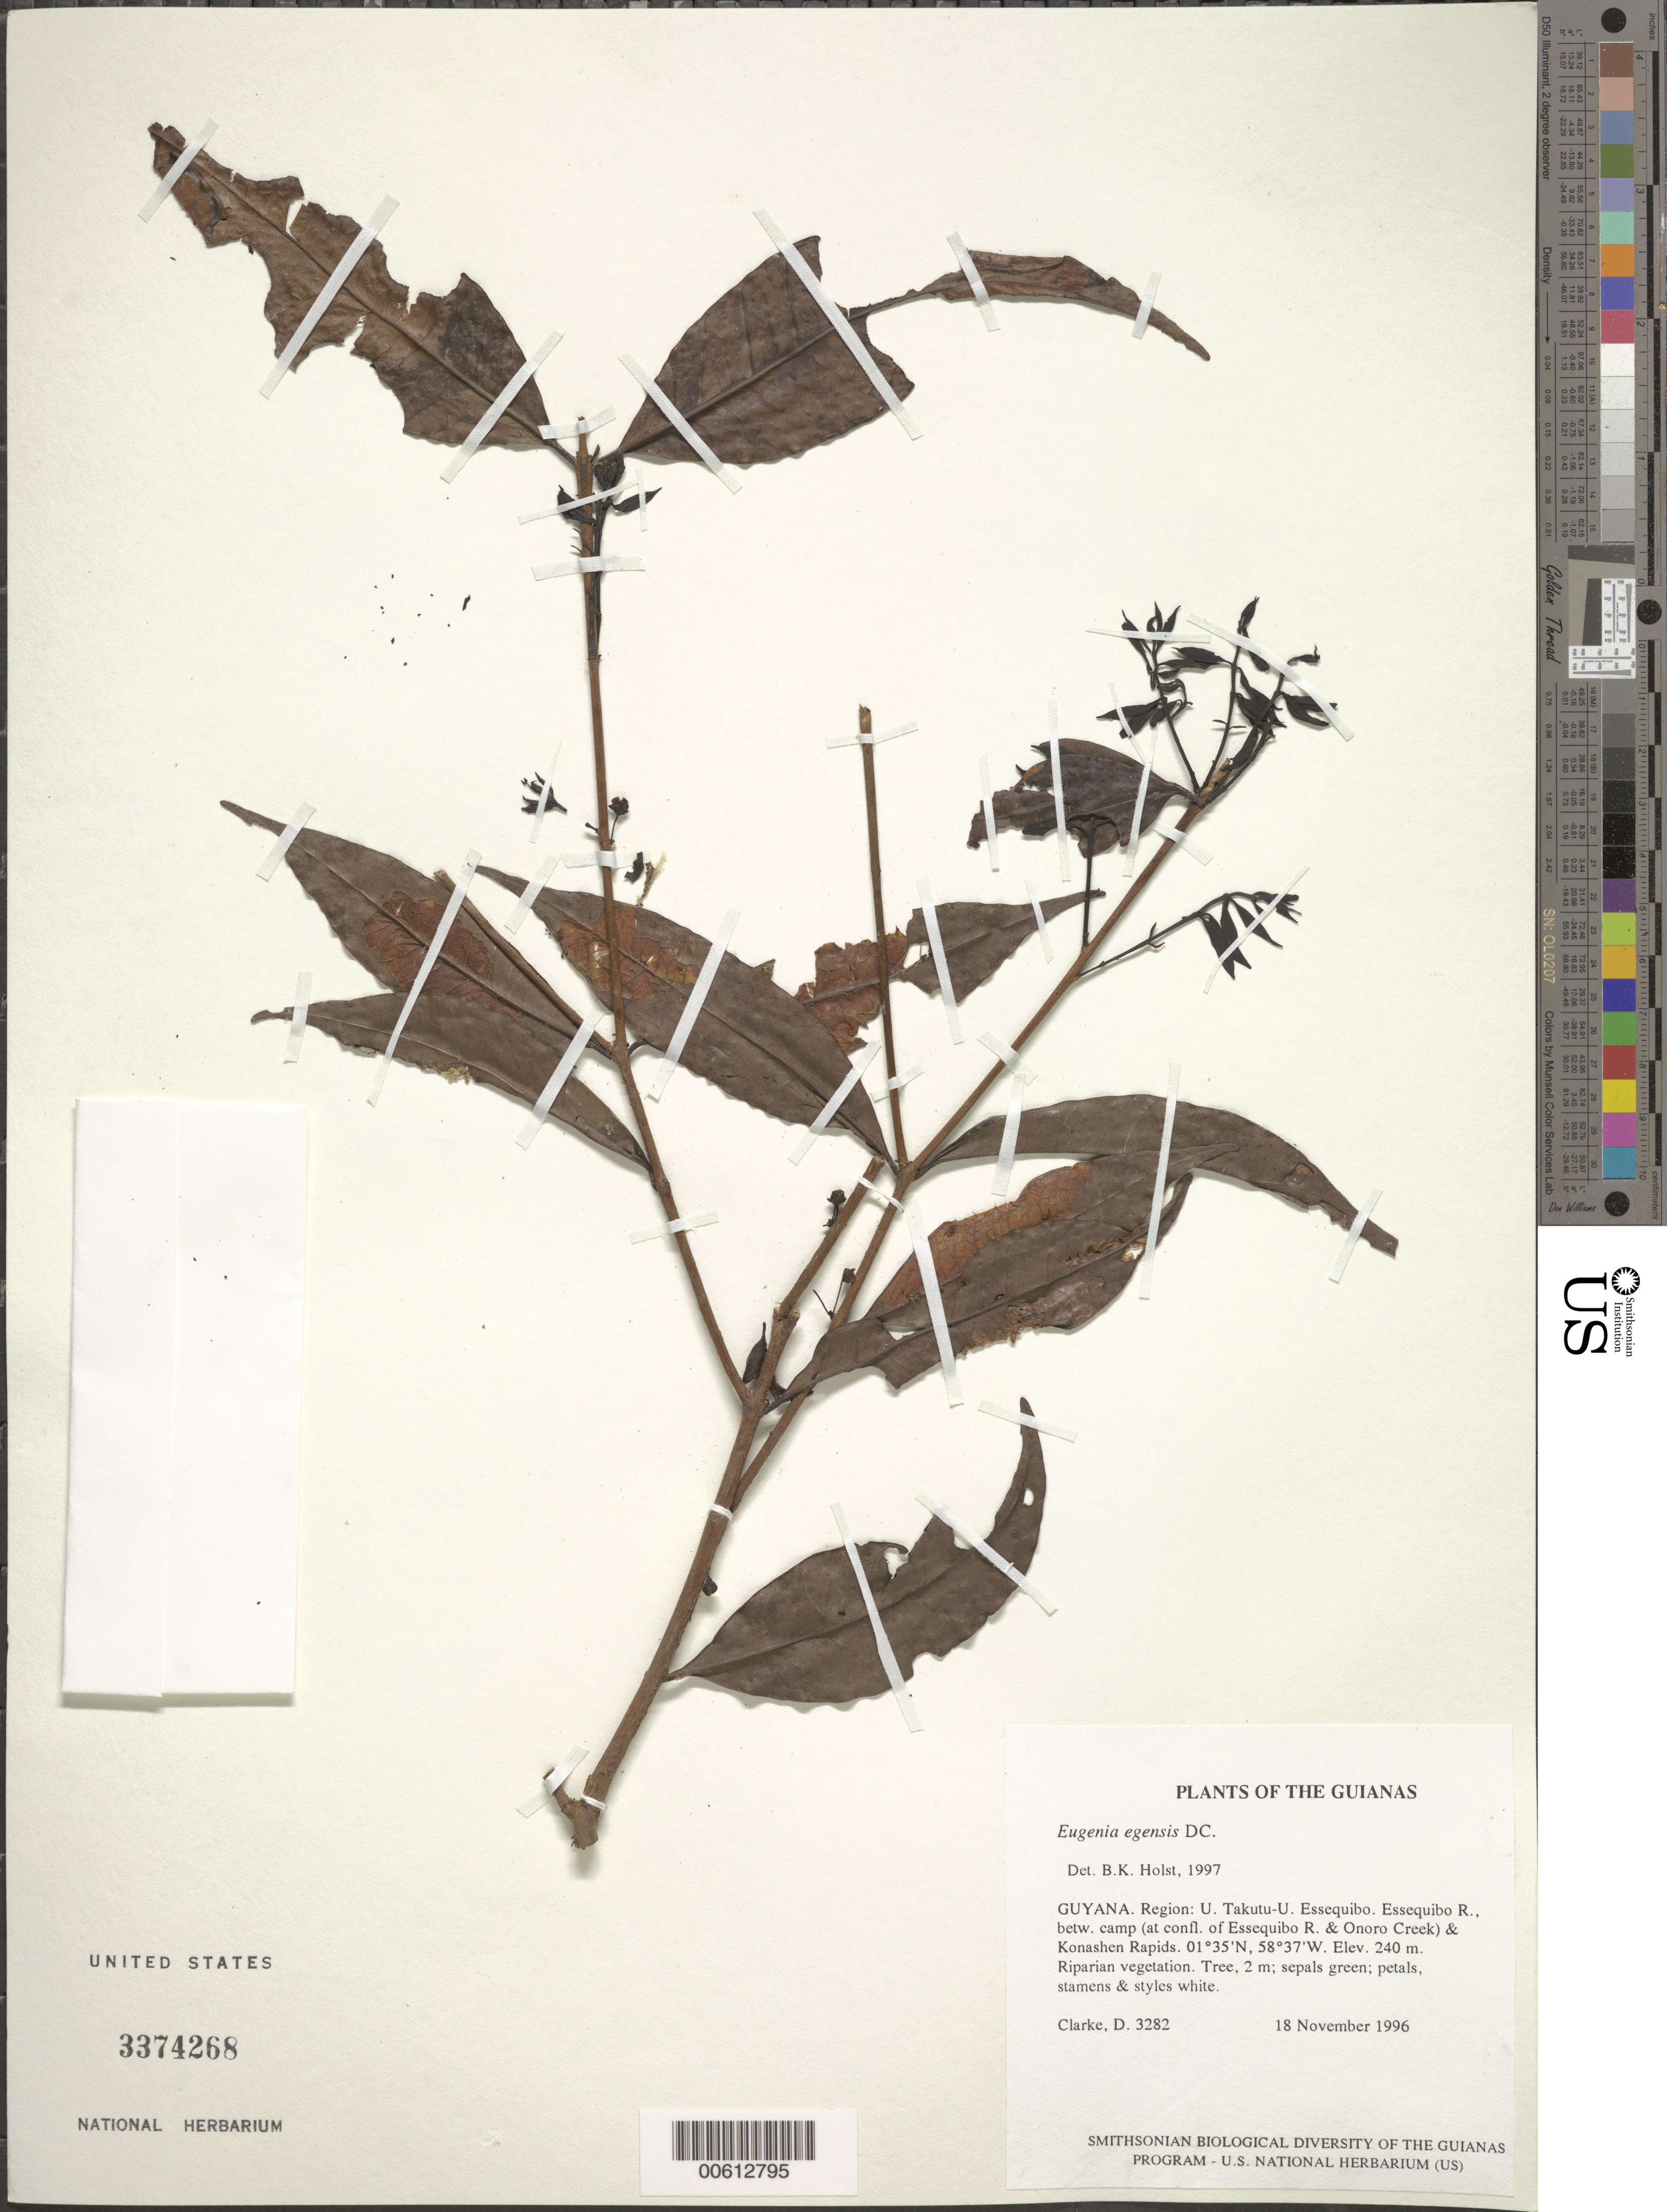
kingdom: Plantae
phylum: Tracheophyta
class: Magnoliopsida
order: Myrtales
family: Myrtaceae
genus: Eugenia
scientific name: Eugenia egensis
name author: DC.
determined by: Holst, Bruce K.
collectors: H. D. Clarke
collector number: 3282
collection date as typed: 18 November 1996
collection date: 1996-11-18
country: Guyana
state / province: U. Takutu-U. Essequibo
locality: Essequibo R., betw. camp (at confl. of Essequibo R. & Onoro Creek) & Konashen Rapids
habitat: Riparian vegetation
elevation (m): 240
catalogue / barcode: US 3374268